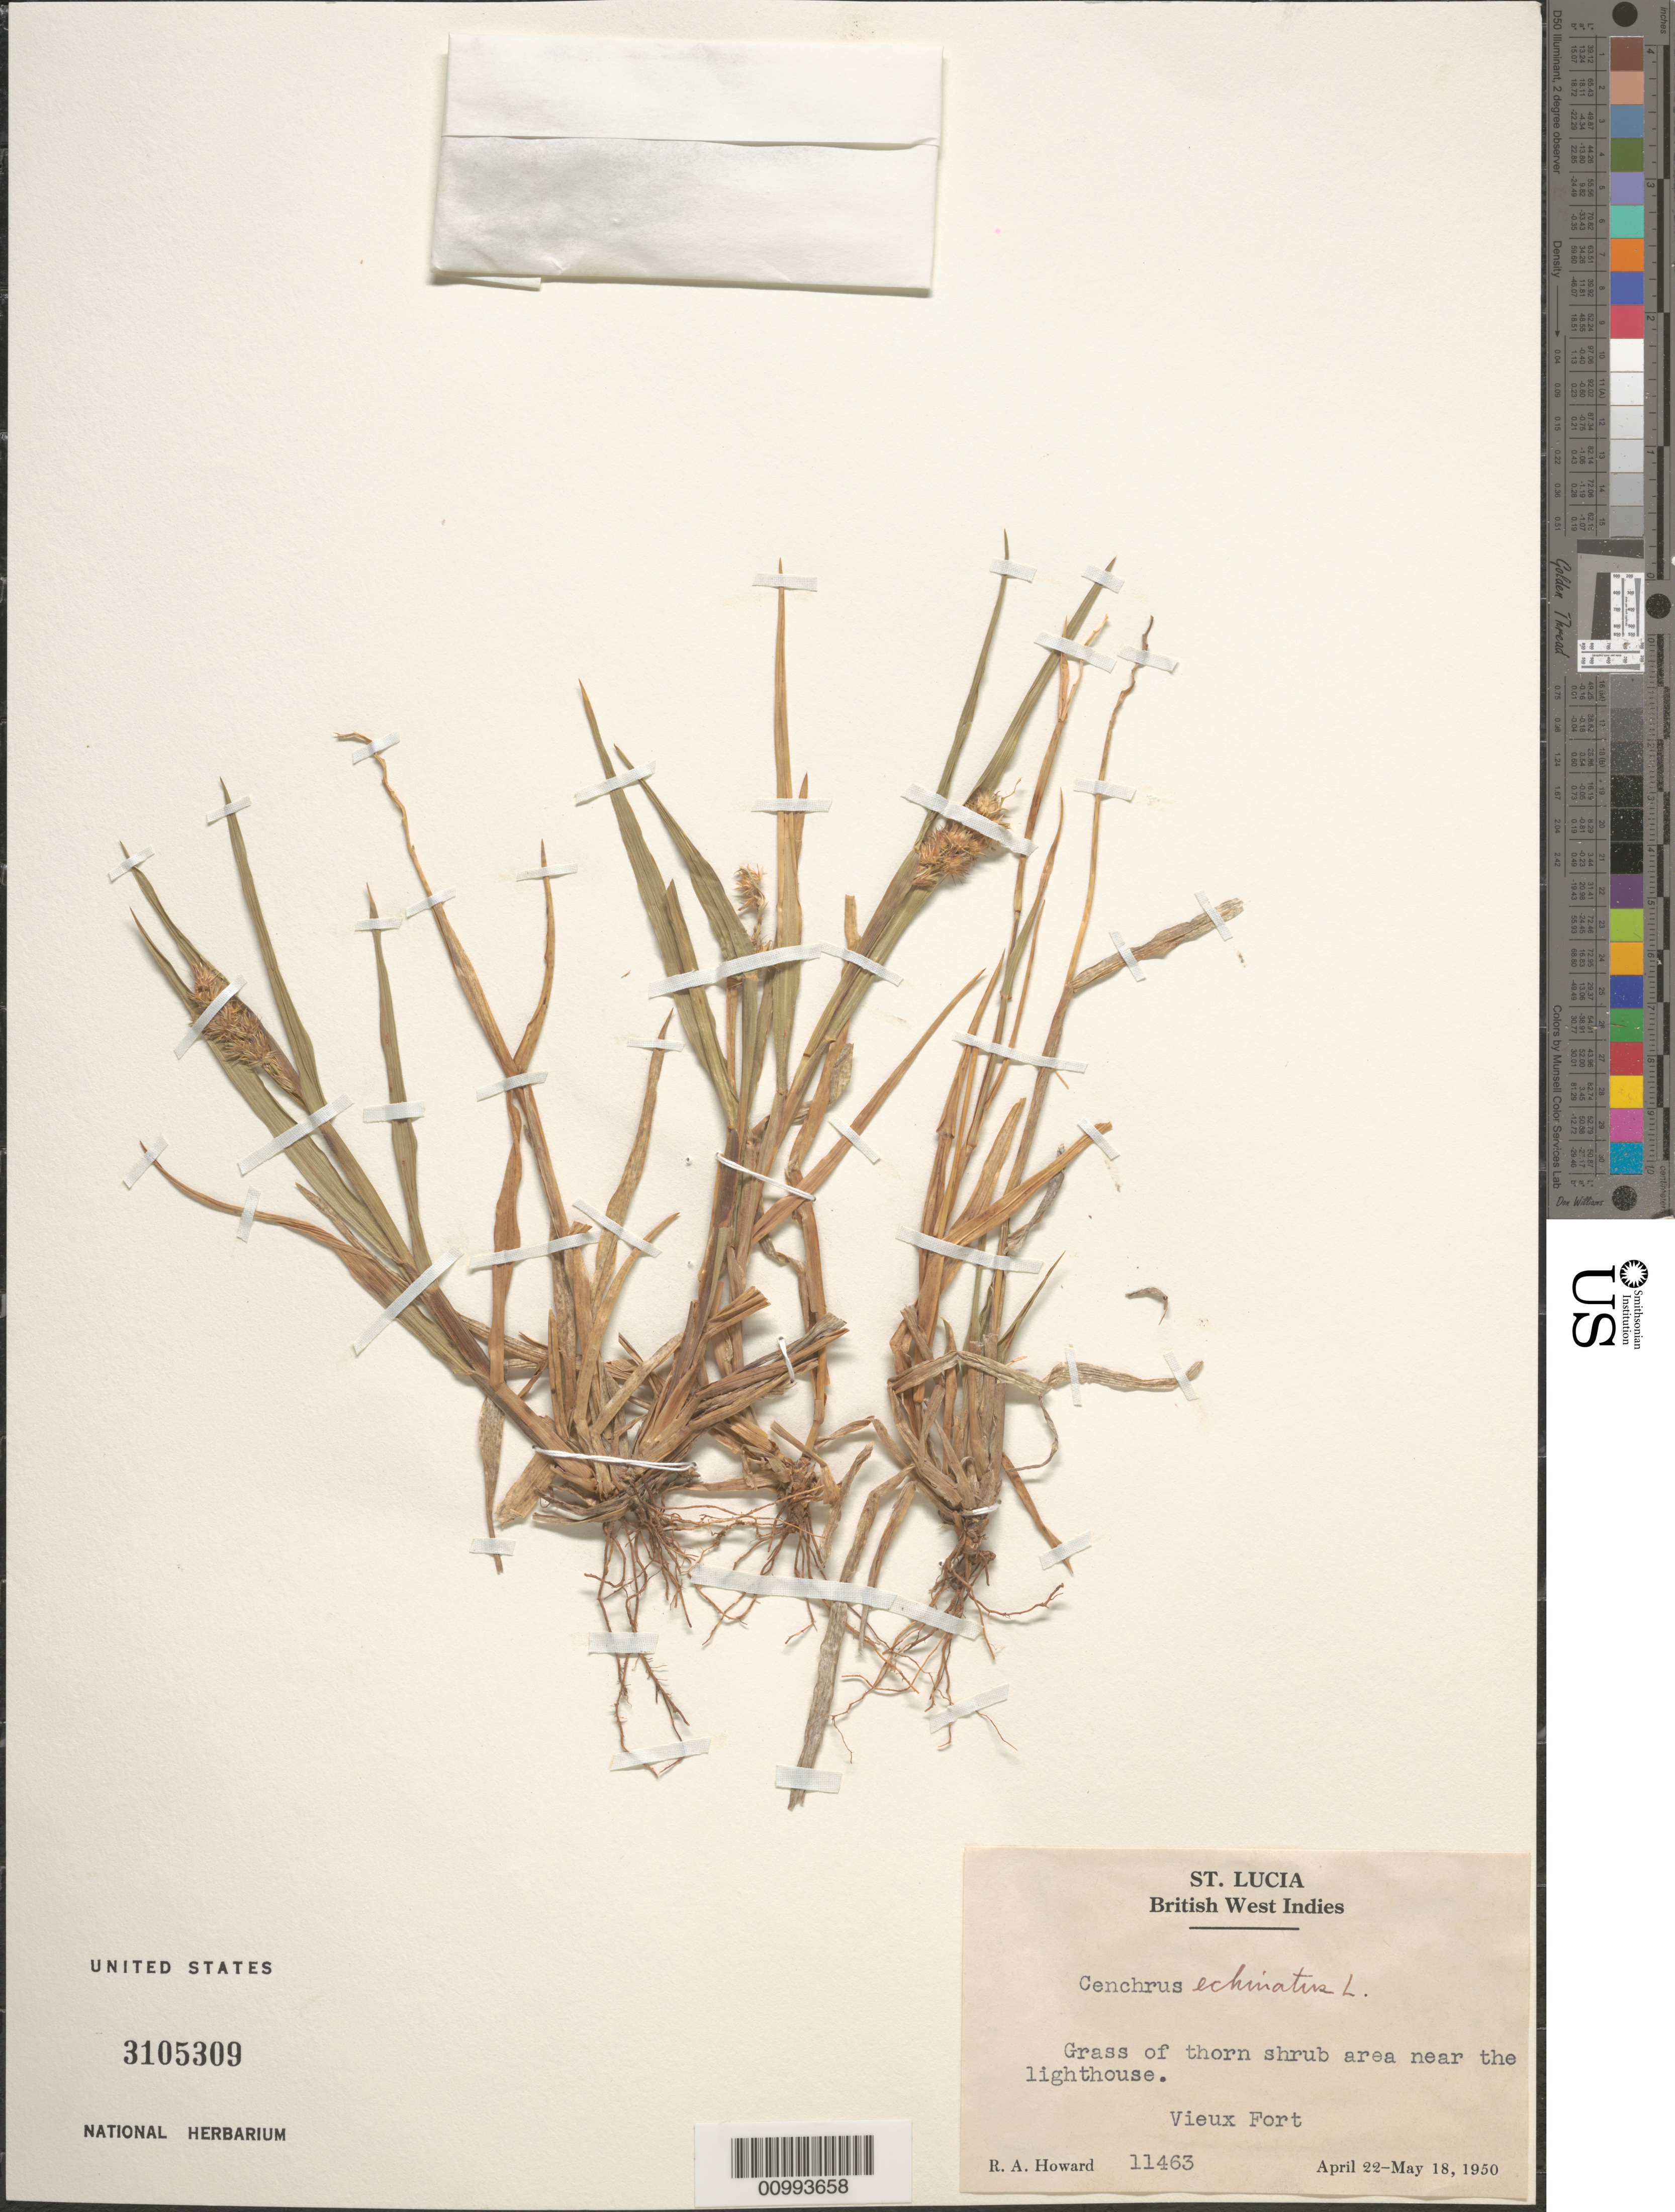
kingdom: Plantae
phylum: Tracheophyta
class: Liliopsida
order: Poales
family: Poaceae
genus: Cenchrus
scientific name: Cenchrus echinatus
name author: L.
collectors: R. A. Howard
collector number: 11463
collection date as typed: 22 Apr 1950 to 18 May 1950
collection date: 1950-04-22/1950-05-18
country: St. Lucia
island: St. Lucia I.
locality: Vieux Fort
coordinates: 0 N, 0 E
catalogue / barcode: US 3105309